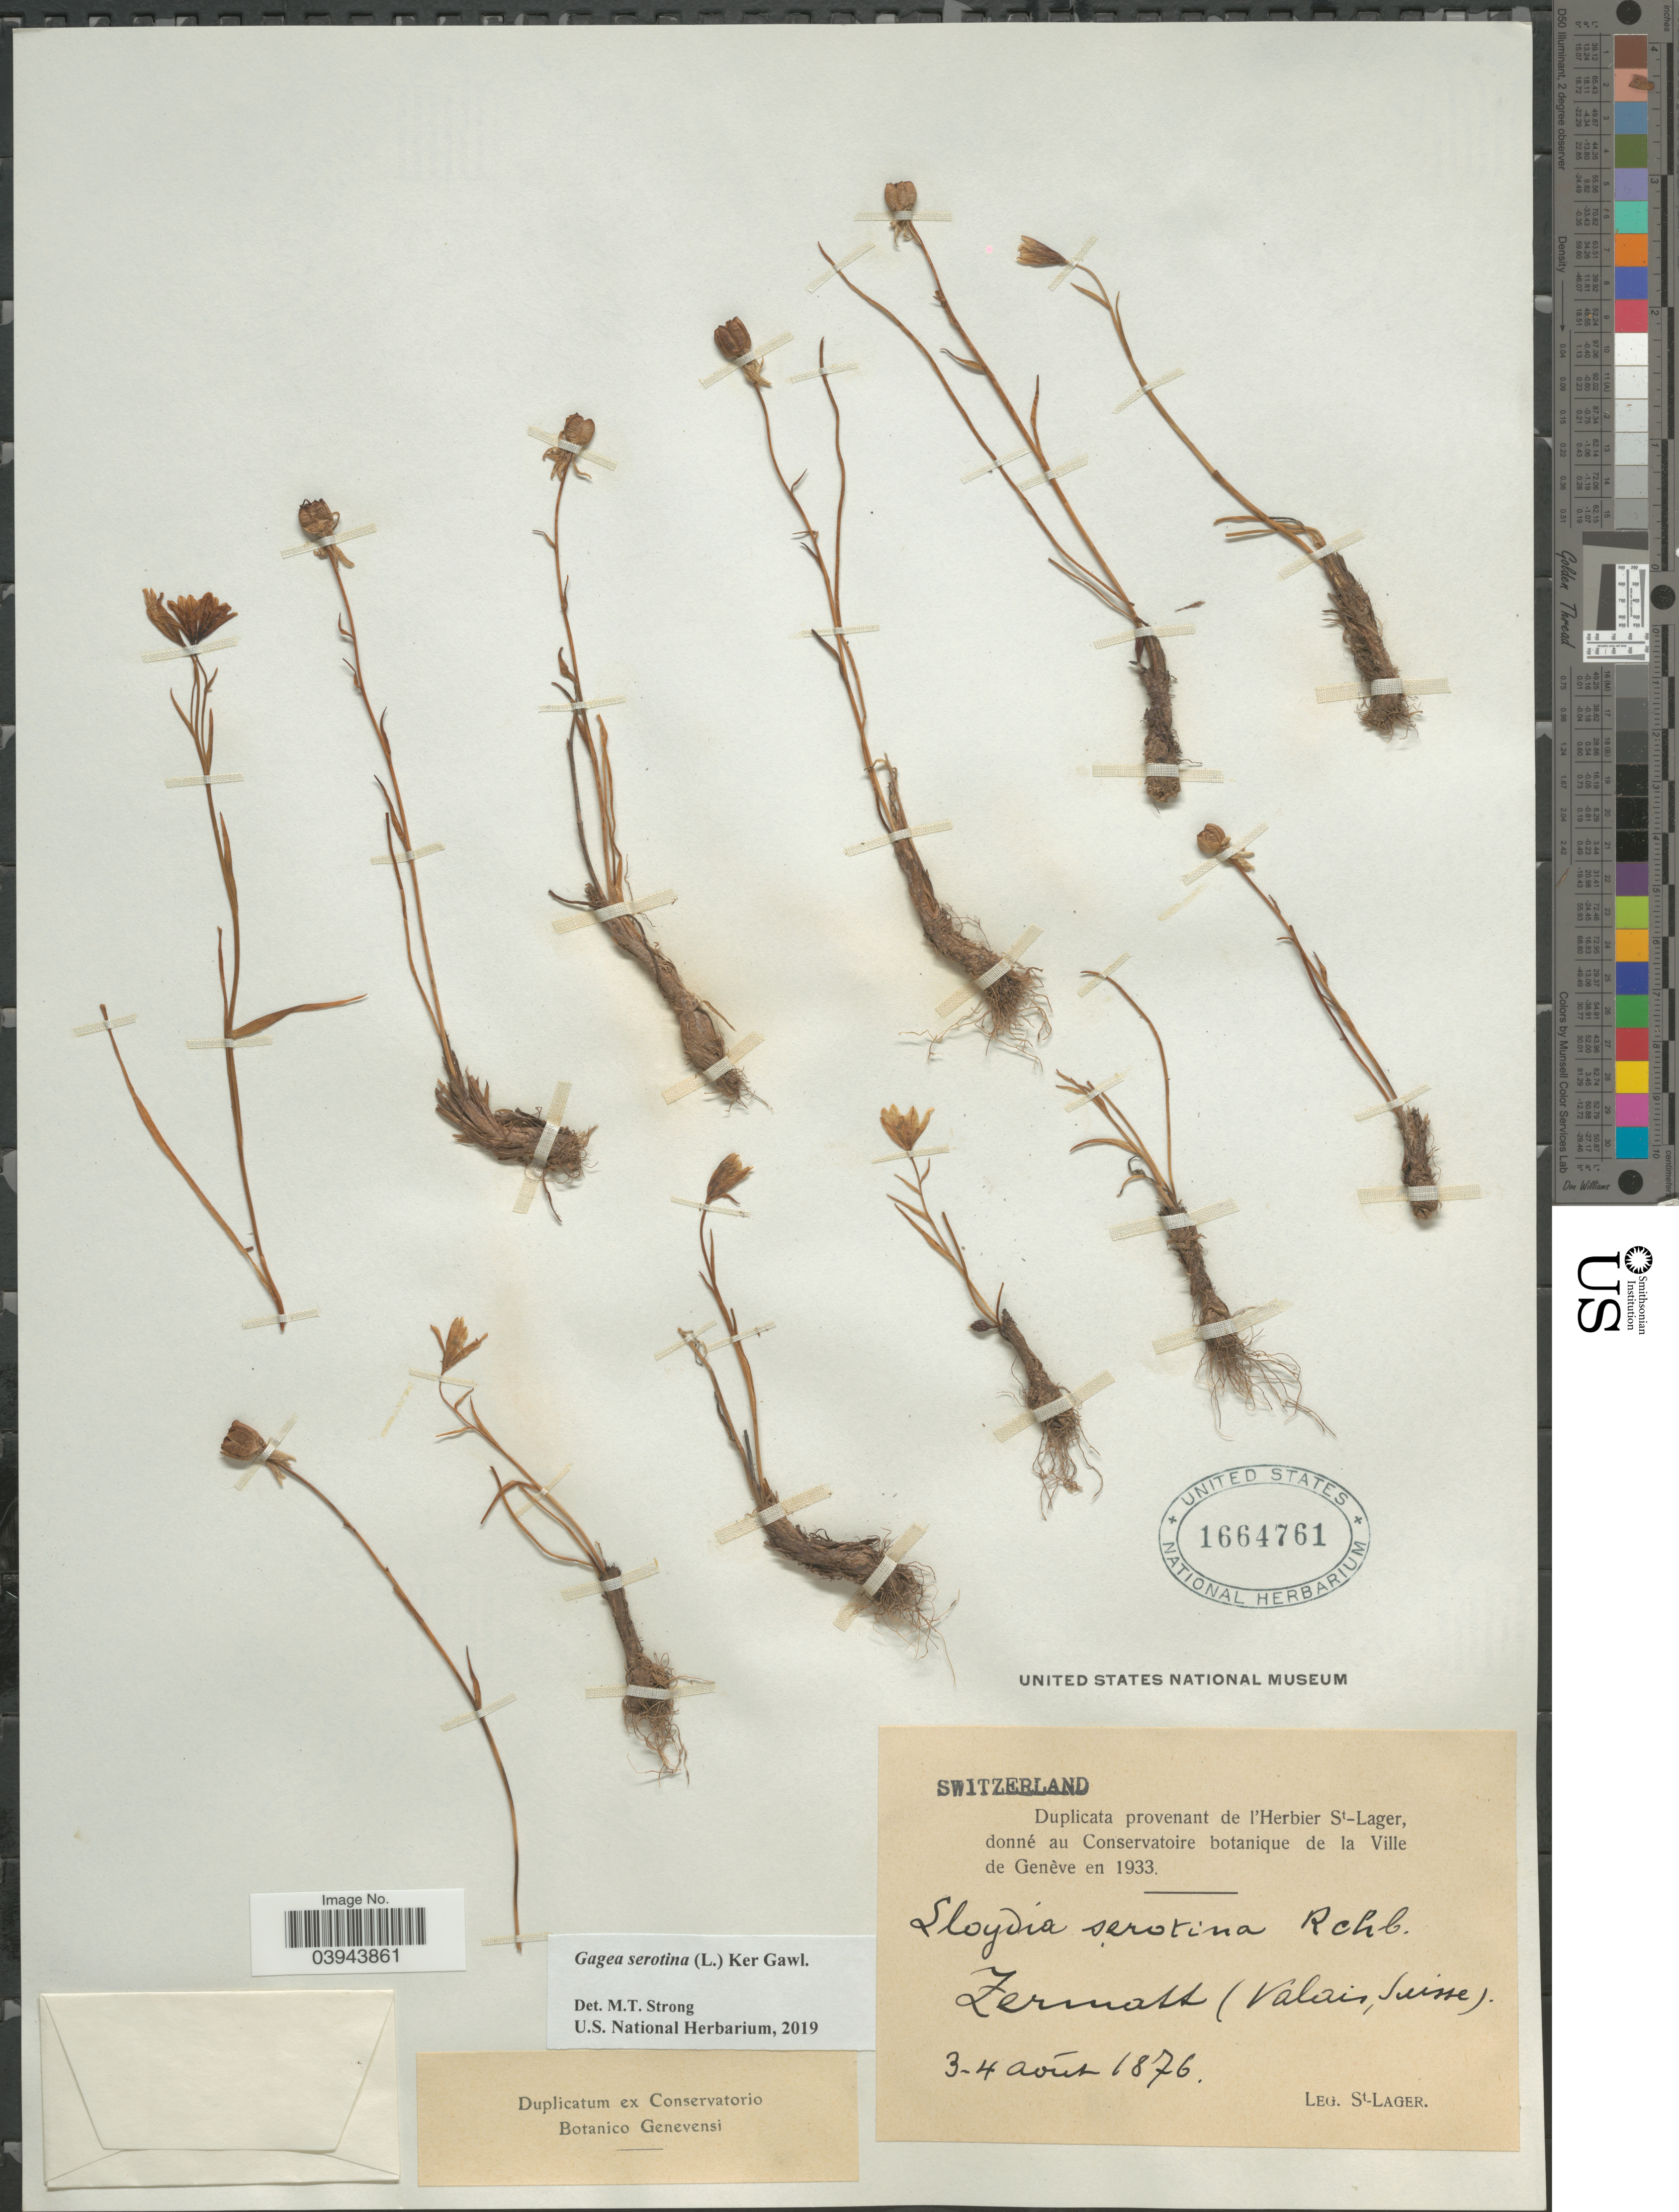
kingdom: Plantae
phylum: Tracheophyta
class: Liliopsida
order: Liliales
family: Liliaceae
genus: Gagea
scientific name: Gagea serotina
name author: (L.) Ker Gawl.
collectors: -. St. Lager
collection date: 1876-08-03/1876-08-04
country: Switzerland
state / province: Valais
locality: Zermatt (Suisse).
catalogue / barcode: US 1664761